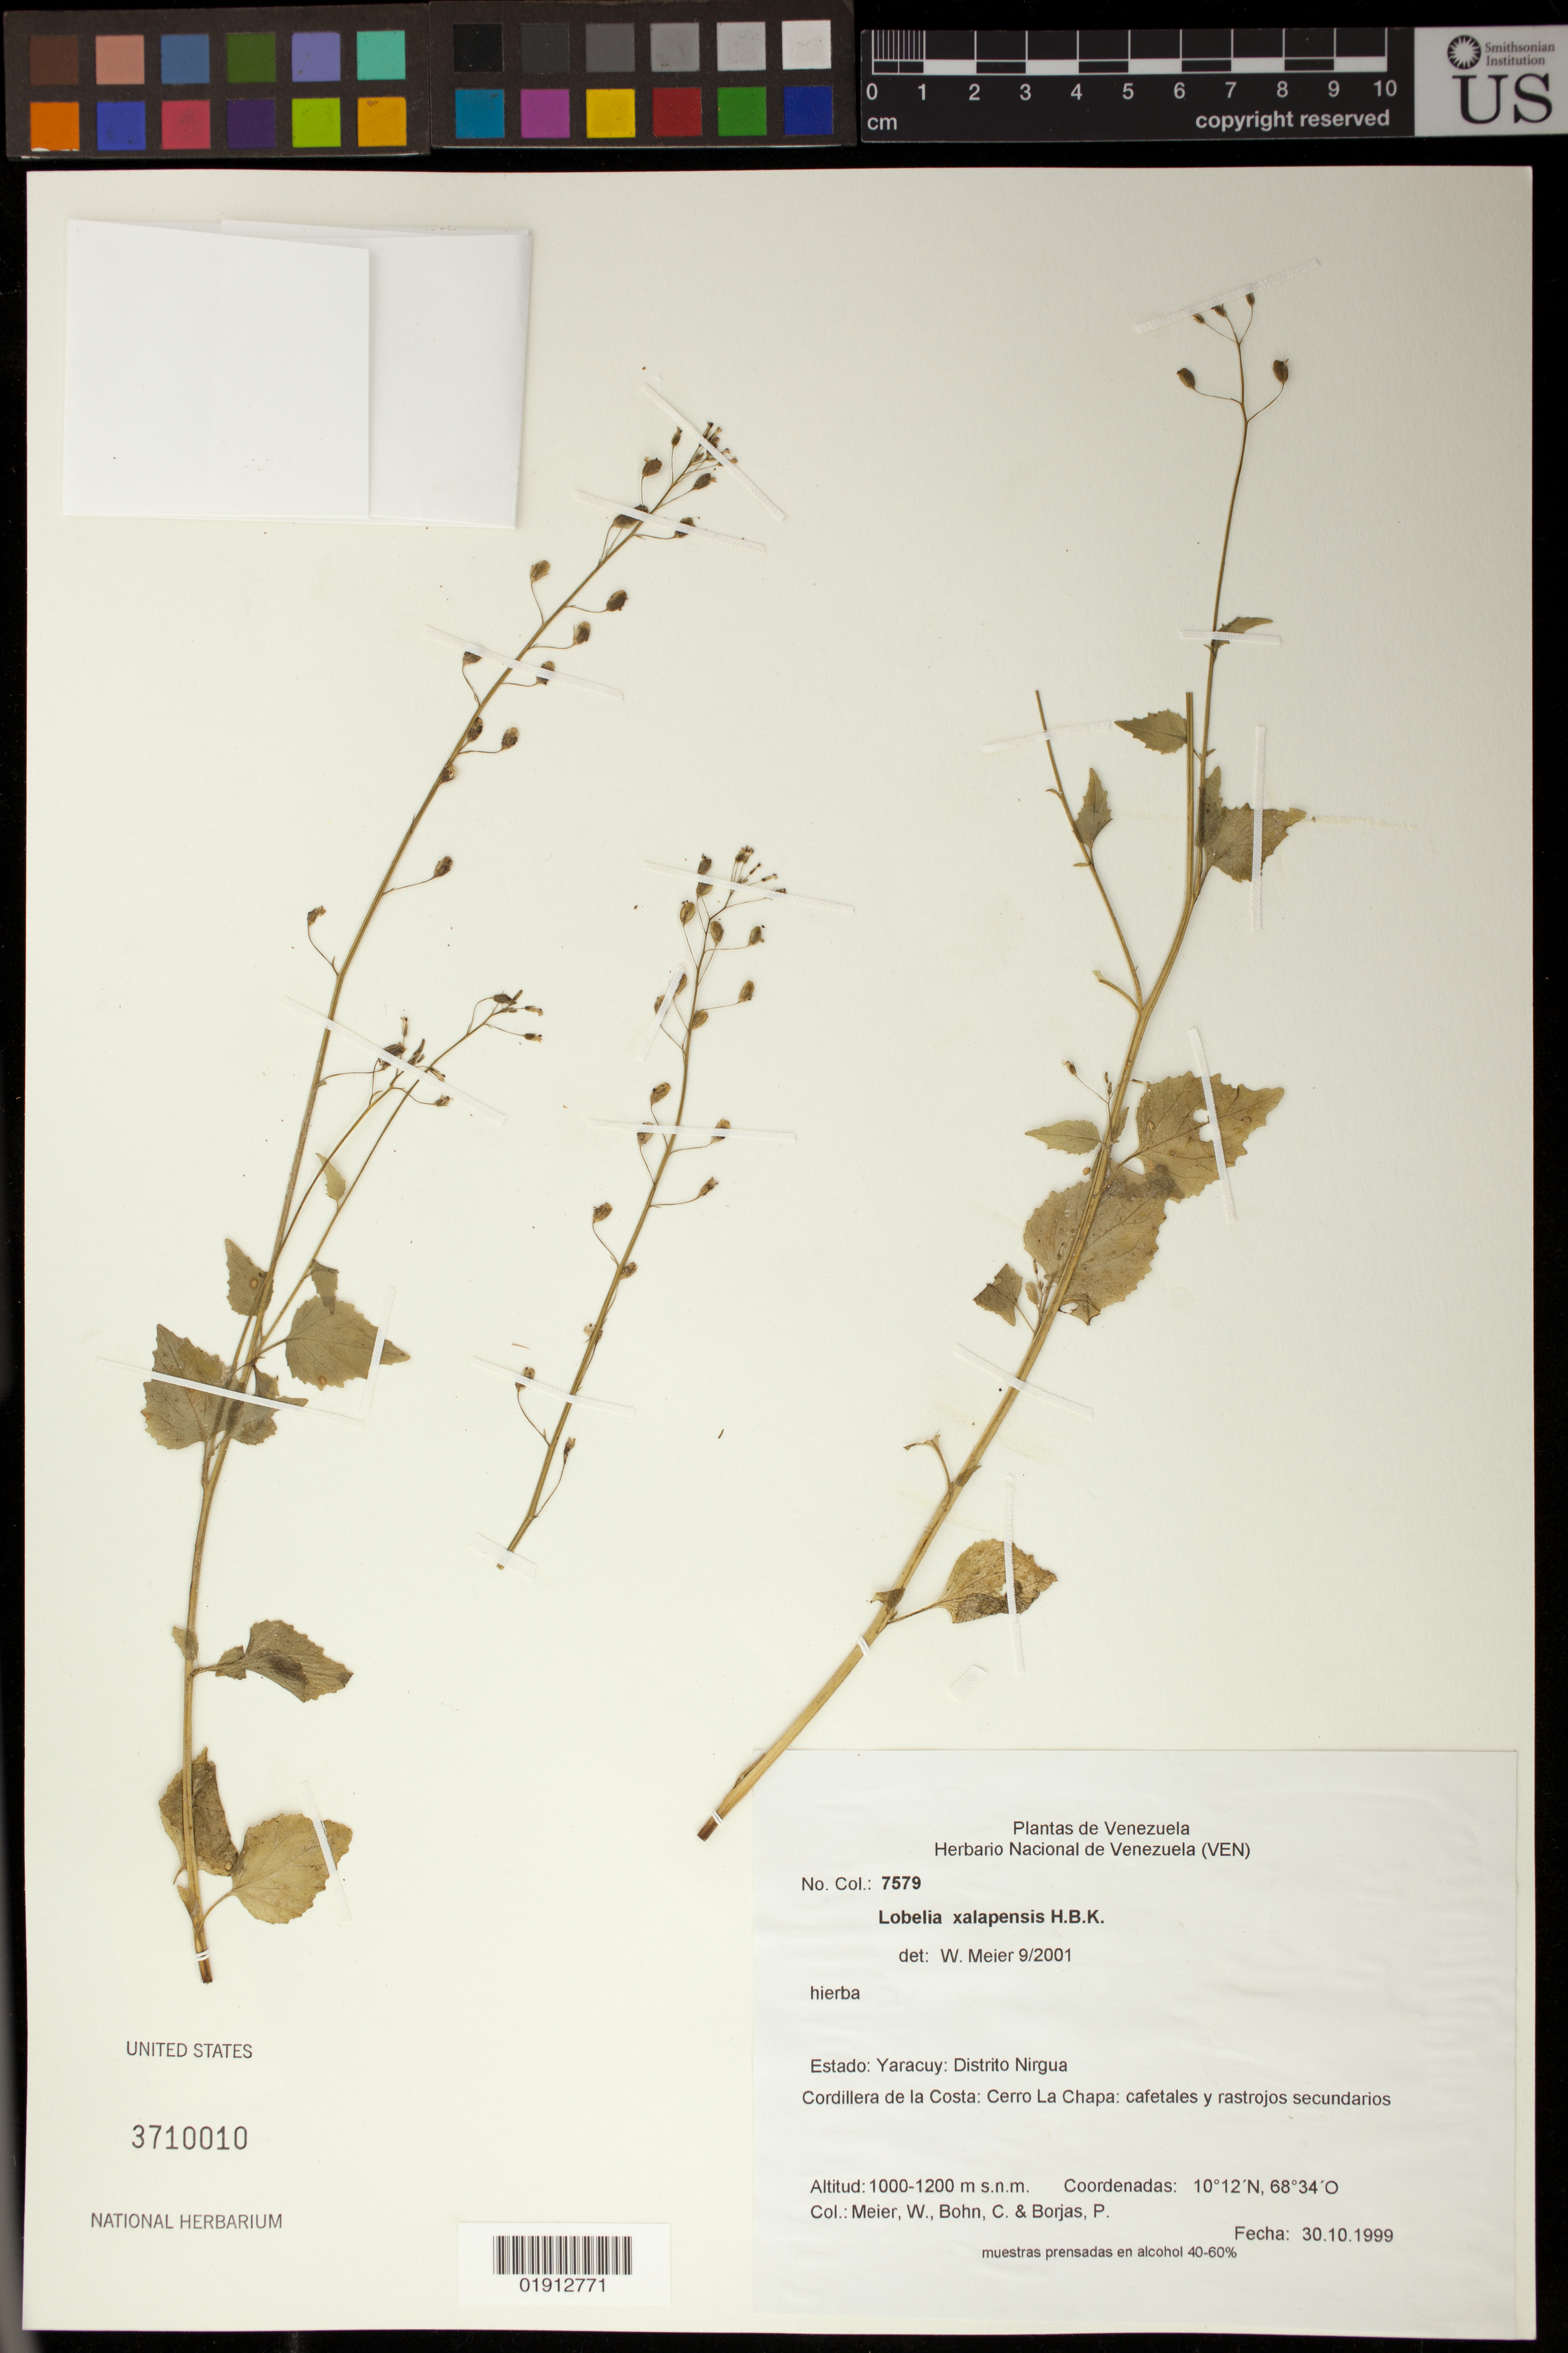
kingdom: Plantae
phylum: Tracheophyta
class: Magnoliopsida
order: Asterales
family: Campanulaceae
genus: Lobelia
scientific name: Lobelia xalapensis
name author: Kunth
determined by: Meier, Winfried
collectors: W. Meier, C. Bohn & P. Borjas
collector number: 7579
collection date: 1999-10-30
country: Venezuela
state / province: Yaracuy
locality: Estado: Yaracuy: Distrito Nirgua. Cordillera de la Costa: Cerro La Chapa: cafetales y rastrojos secundarios.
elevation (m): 1000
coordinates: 10 12 N, 68 34 O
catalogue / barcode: US 3710010